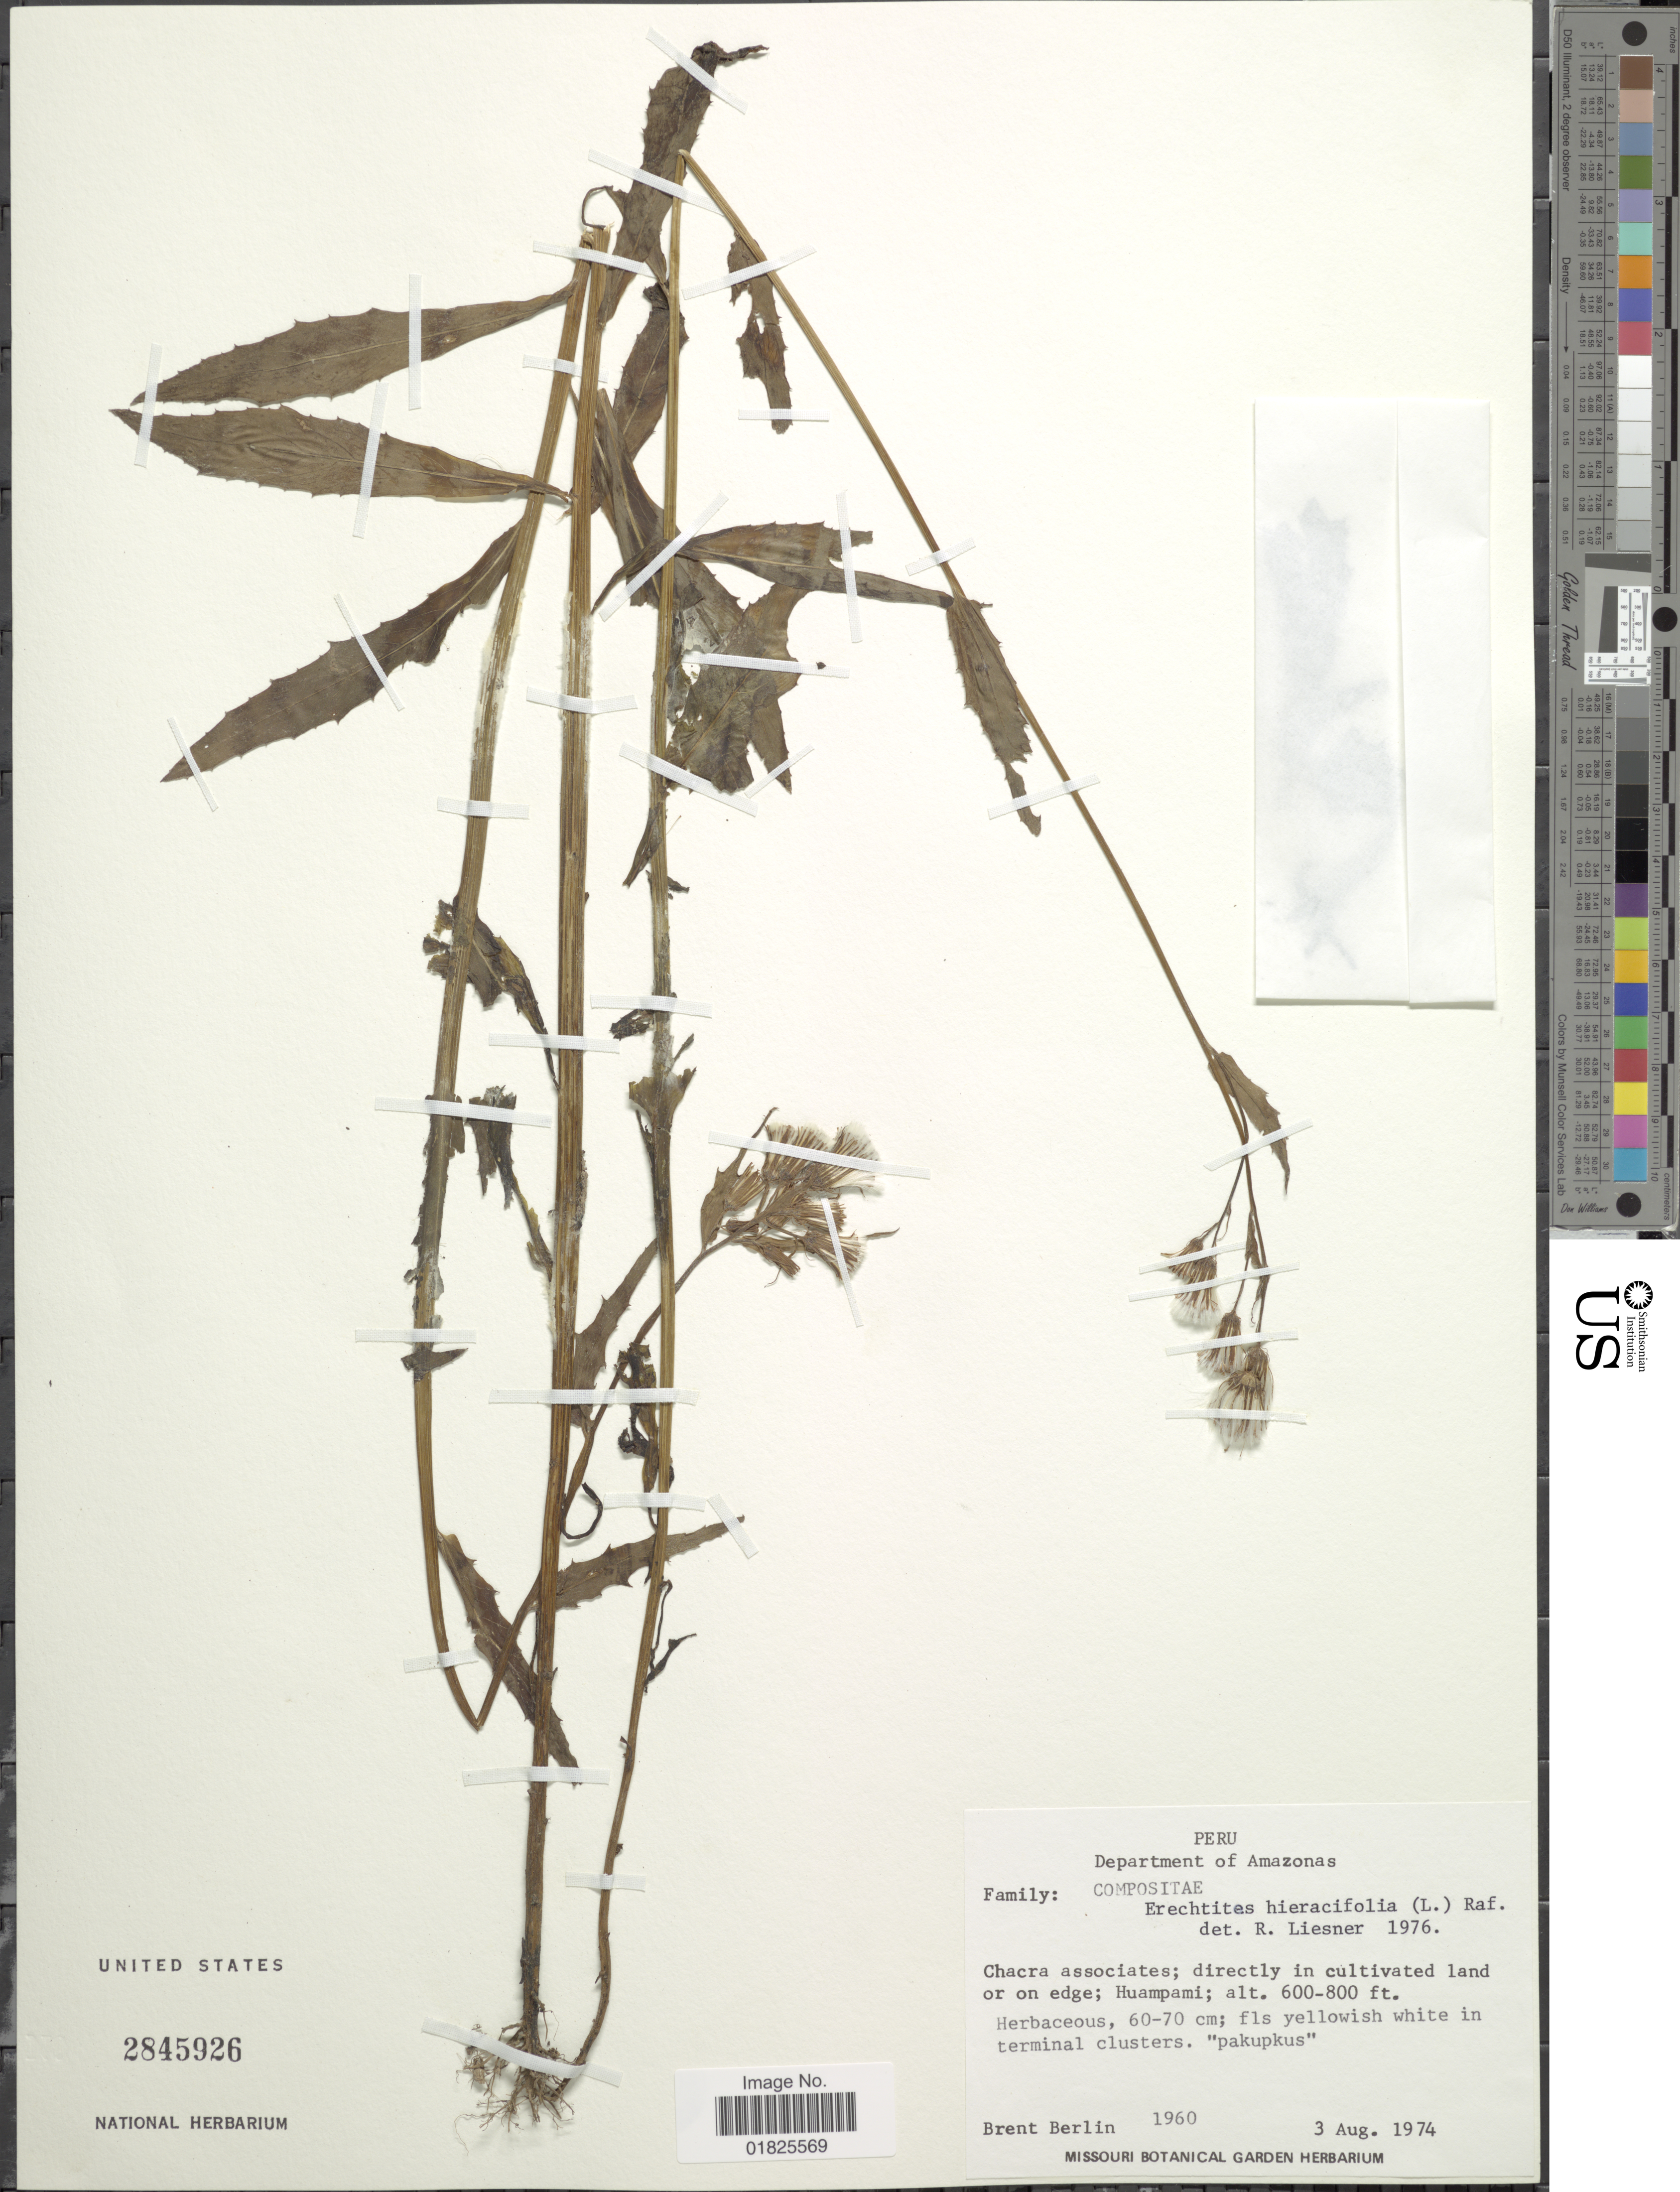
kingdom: Plantae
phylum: Tracheophyta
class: Magnoliopsida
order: Asterales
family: Asteraceae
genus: Erechtites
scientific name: Erechtites hieraciifolius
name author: (L.) Raf. ex DC.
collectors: B. Berlin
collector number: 1960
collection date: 1974-08-03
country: Peru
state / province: Amazonas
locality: Directly in cultivated land or on edge; Huampami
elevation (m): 183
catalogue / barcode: US 2845926